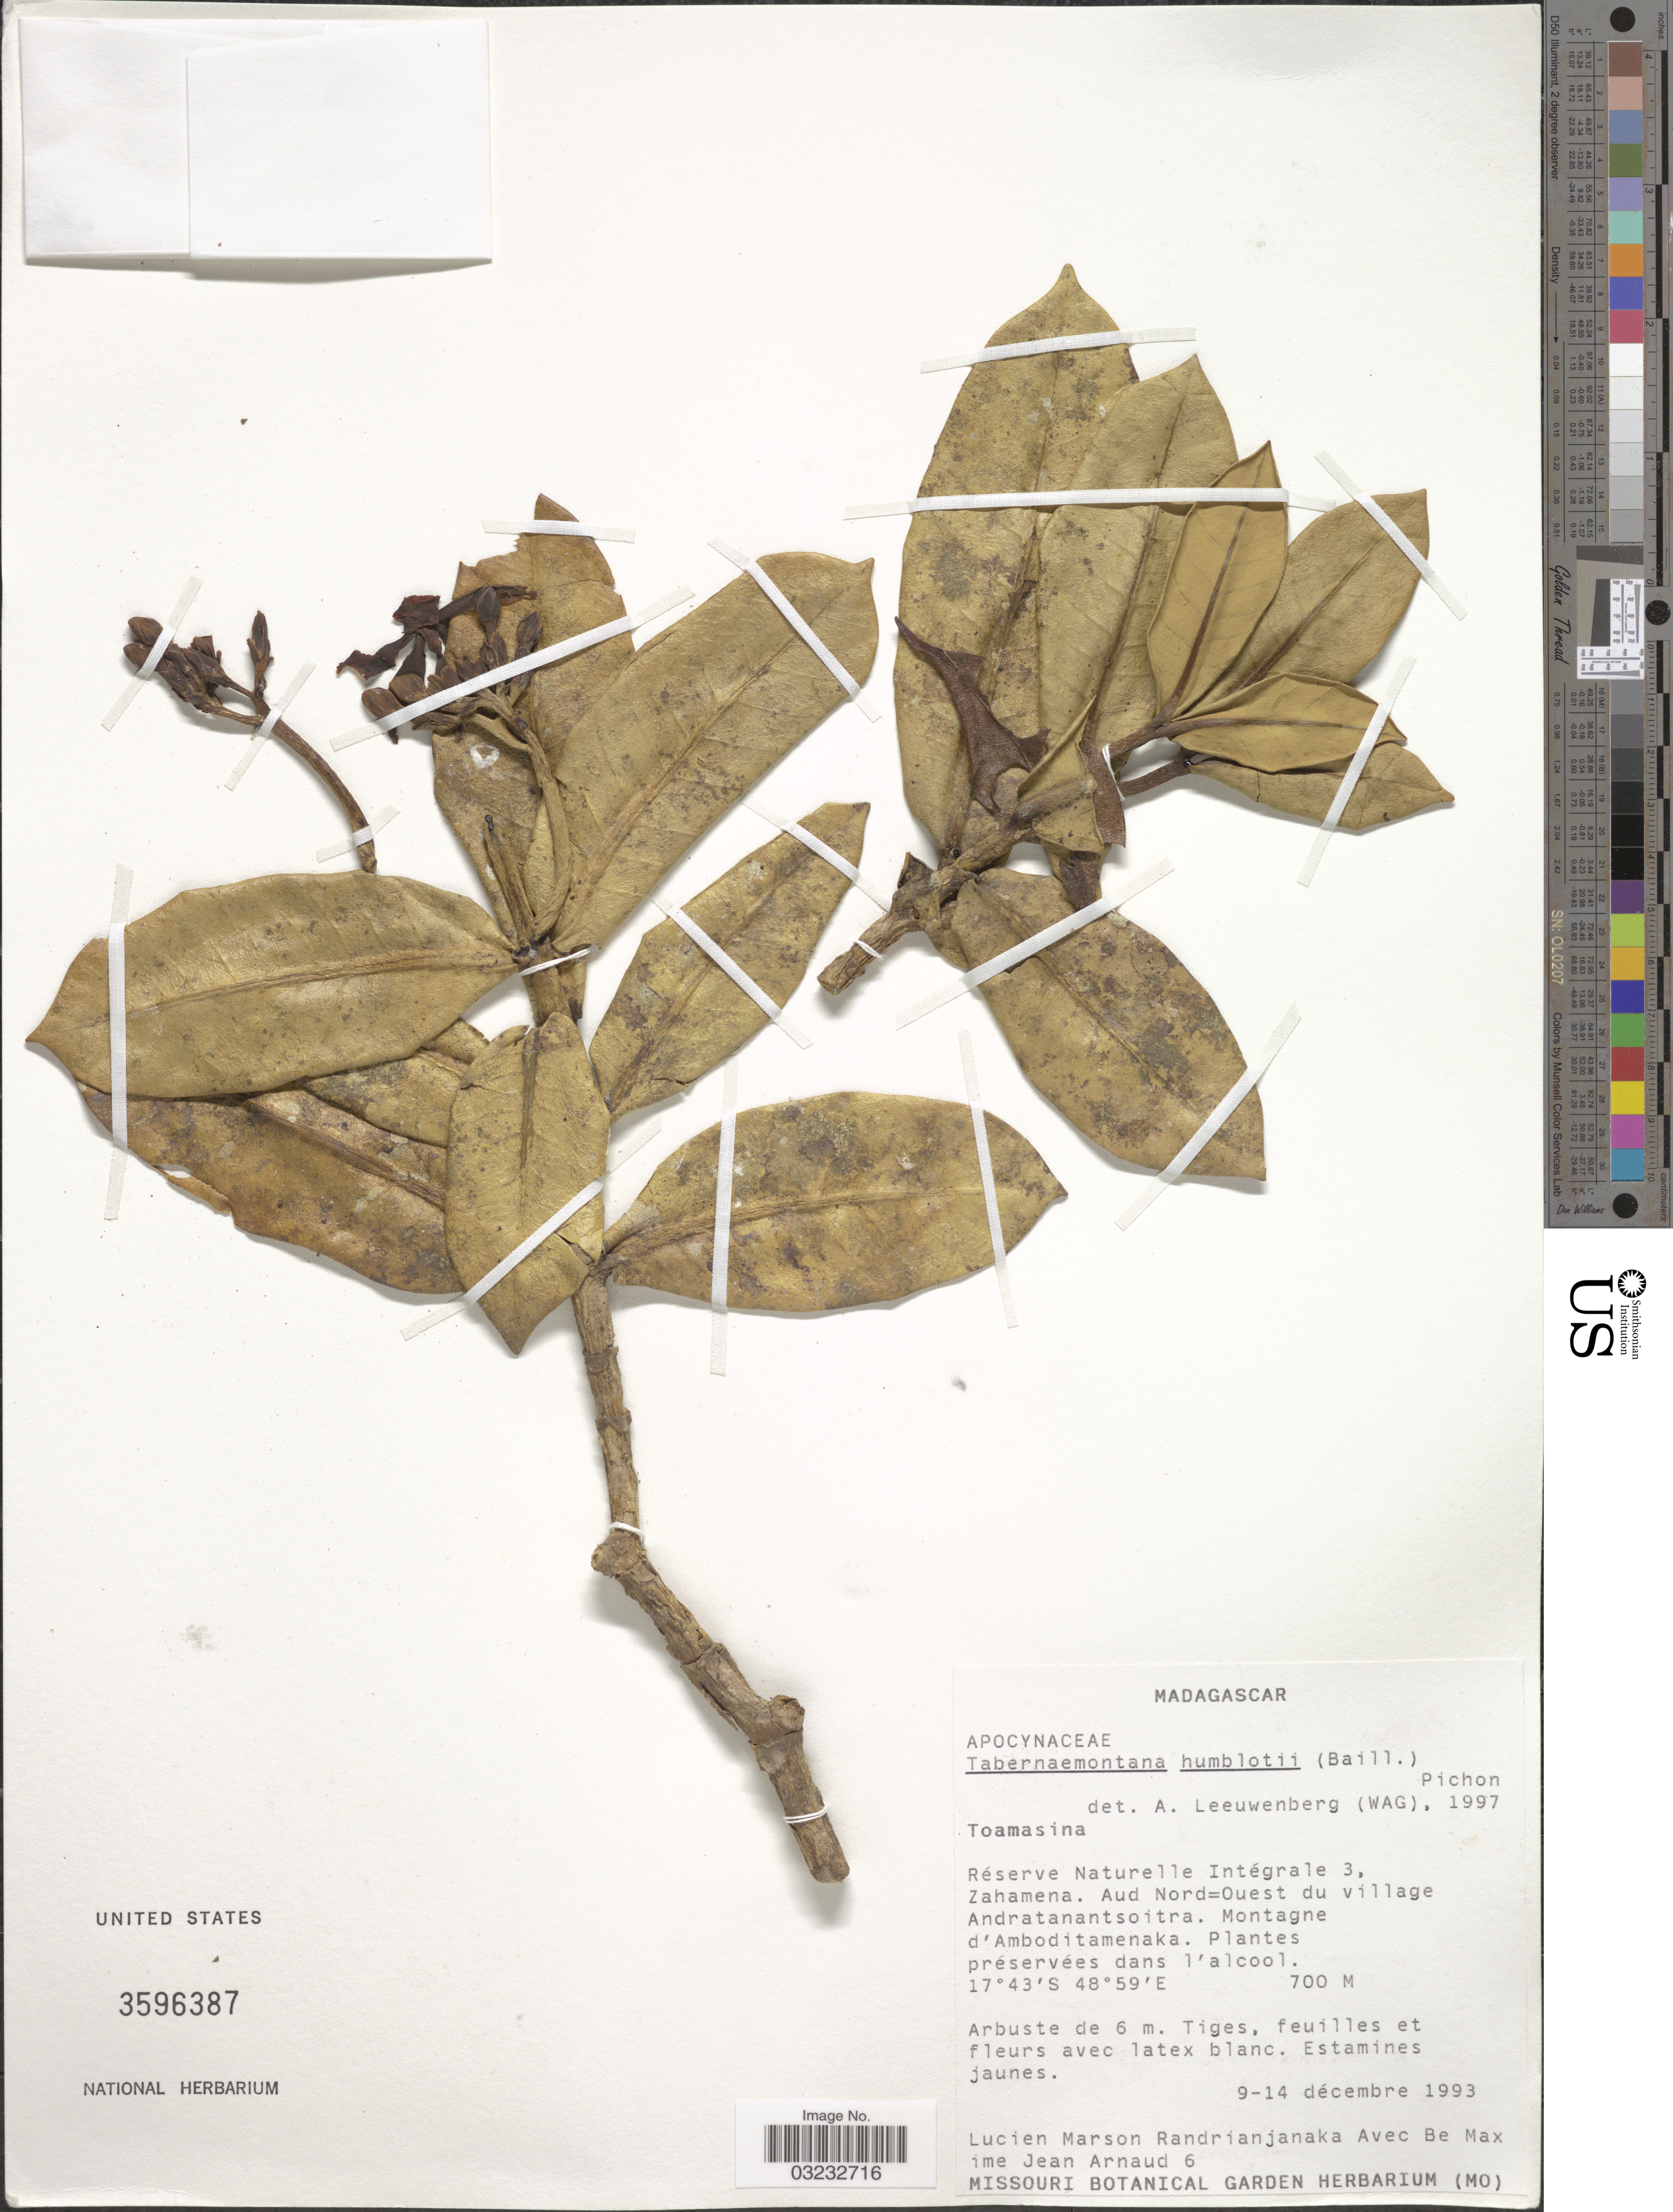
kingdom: Plantae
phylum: Tracheophyta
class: Magnoliopsida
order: Gentianales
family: Apocynaceae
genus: Tabernaemontana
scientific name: Tabernaemontana humblotii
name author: (Baill.) Pichon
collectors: L. Randrianjanaka & M. Arnaud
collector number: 6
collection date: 1993-12-09/1993-12-14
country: Madagascar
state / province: Analanjirofo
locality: Réserve Naturelle Intégrale 3, Zahamena. Aud Nord=Ouest du village Andratanantsoitra. Montagne d'Amboditamenaka.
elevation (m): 700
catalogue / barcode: US 3596387